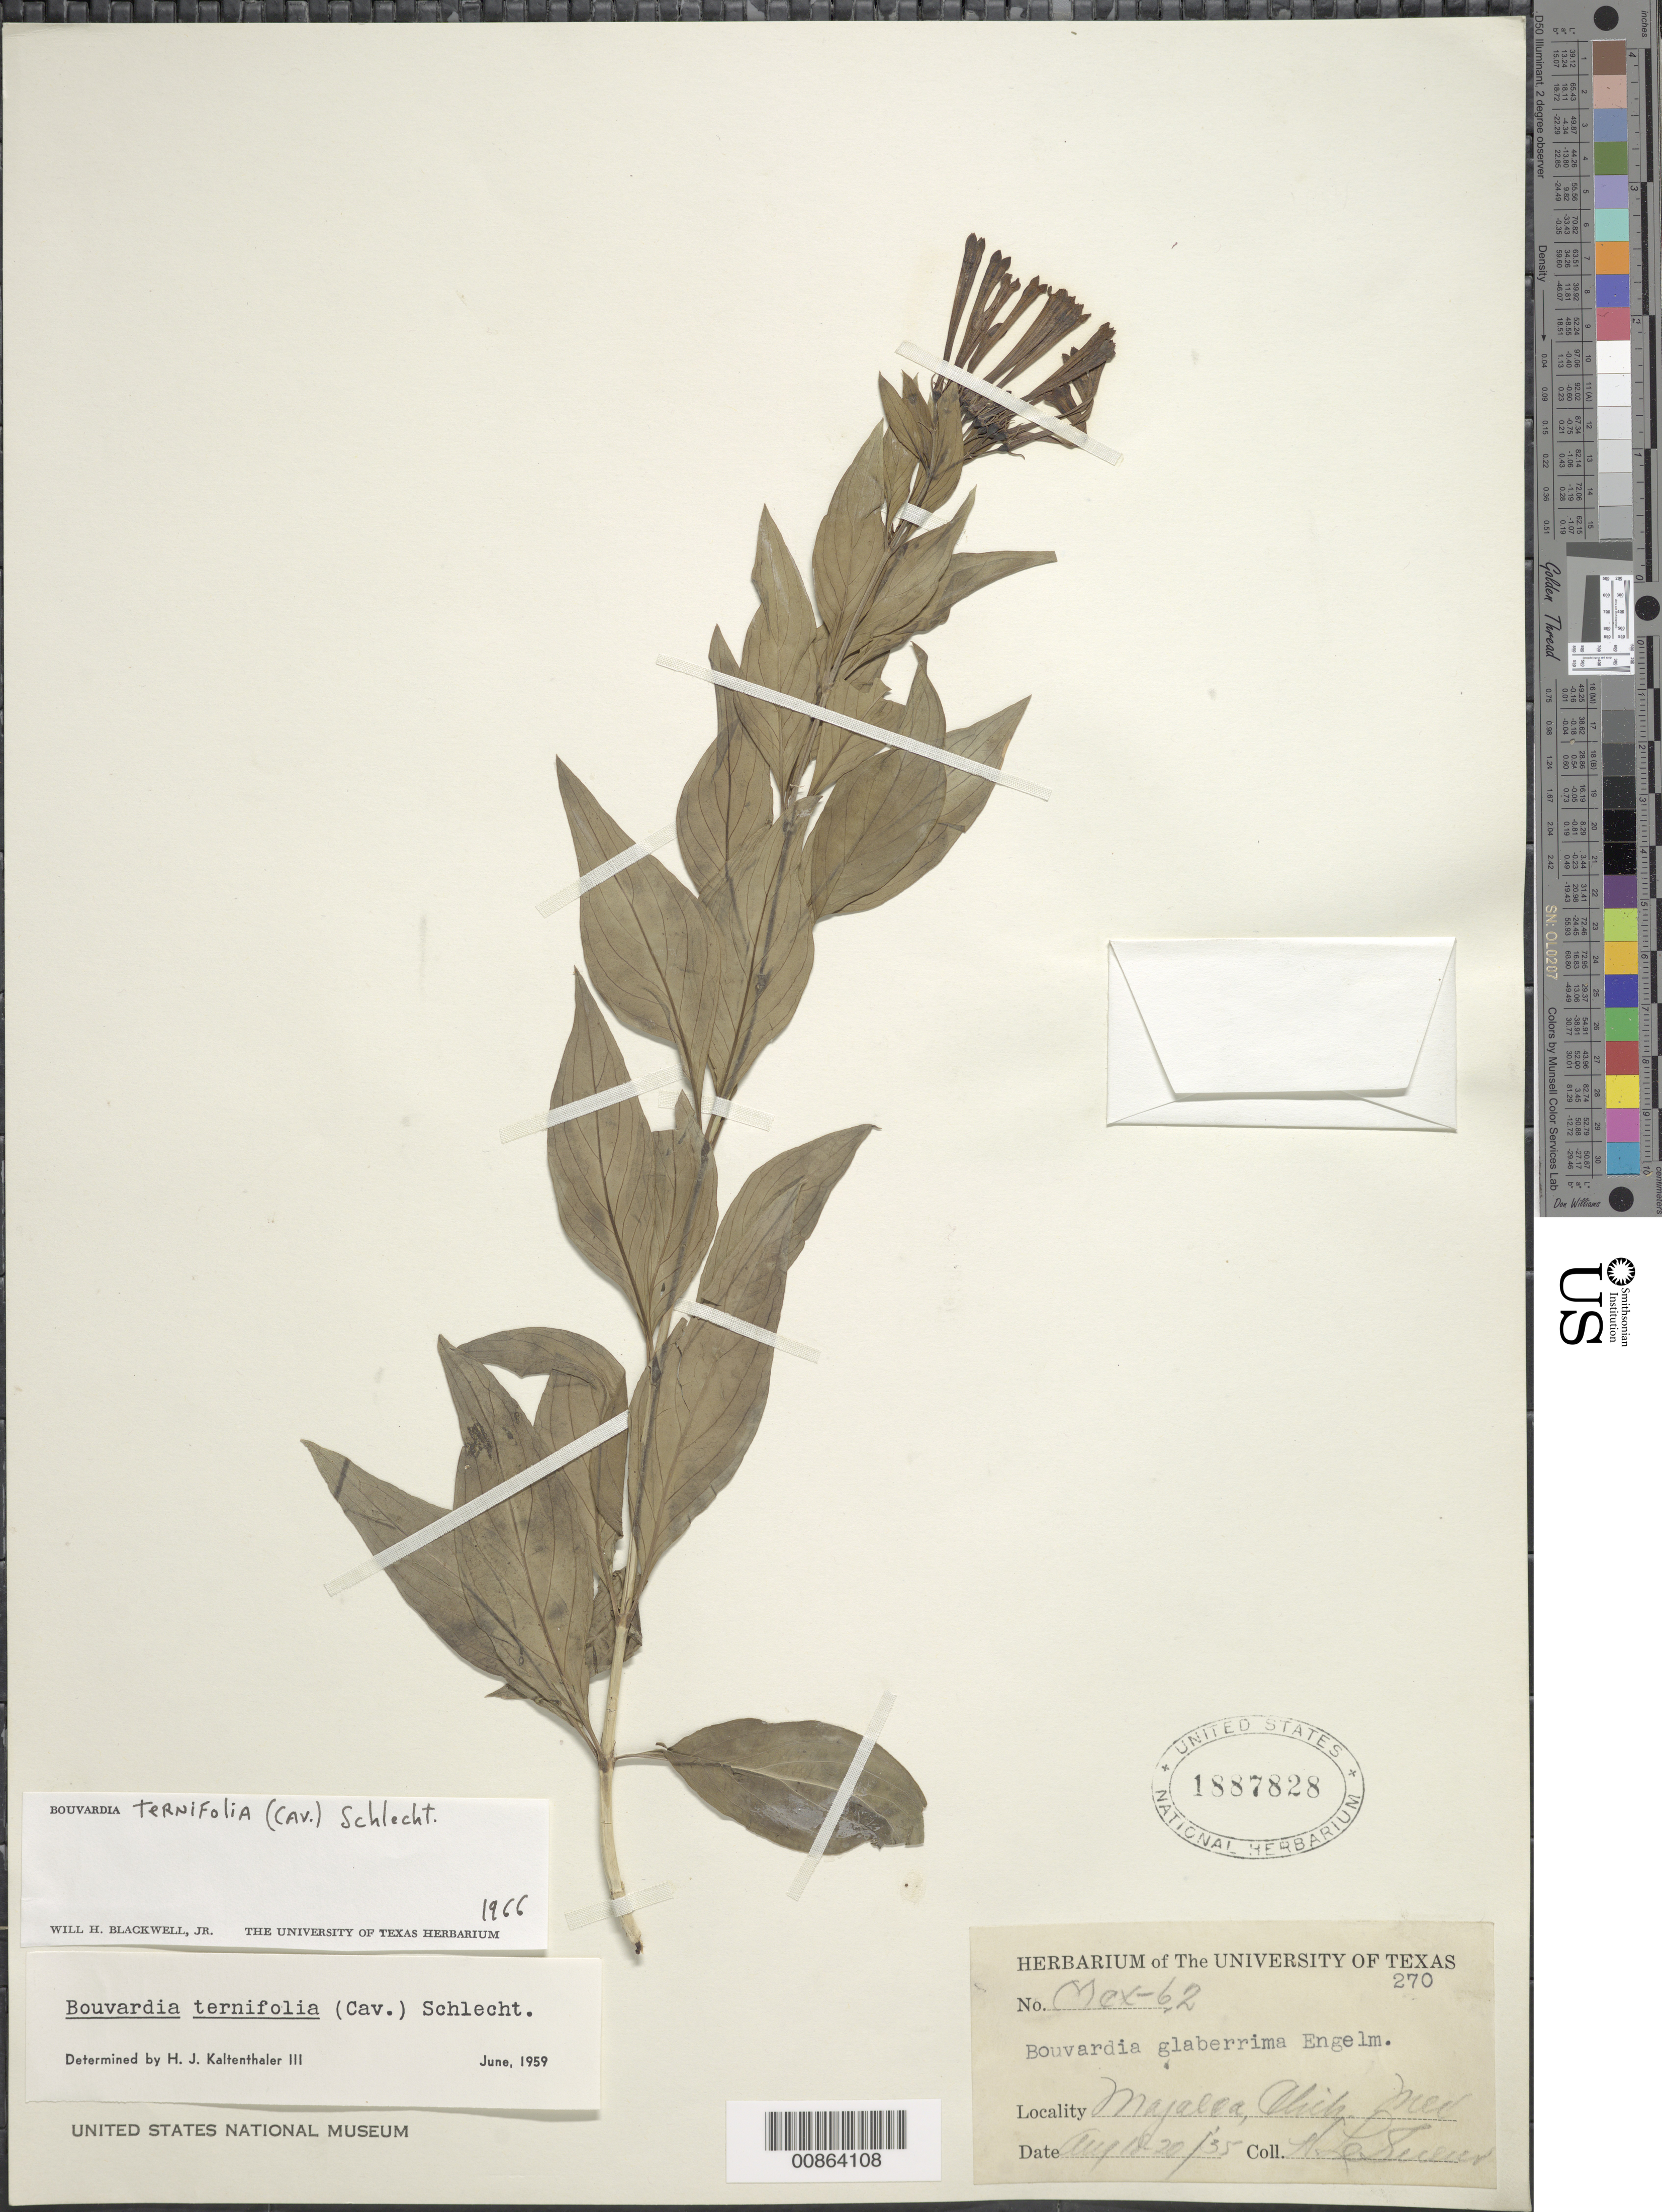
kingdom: Plantae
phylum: Tracheophyta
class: Magnoliopsida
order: Gentianales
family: Rubiaceae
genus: Bouvardia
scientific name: Bouvardia tenuifolia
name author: Standl.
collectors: D. H. LeSueur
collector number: Mex - 62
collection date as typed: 18 Aug 1935 to 20 Aug 1935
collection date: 1935-08-18/1935-08-20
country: Mexico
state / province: Chihuahua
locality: Majalca, Chihuahua.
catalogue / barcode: US 1887828